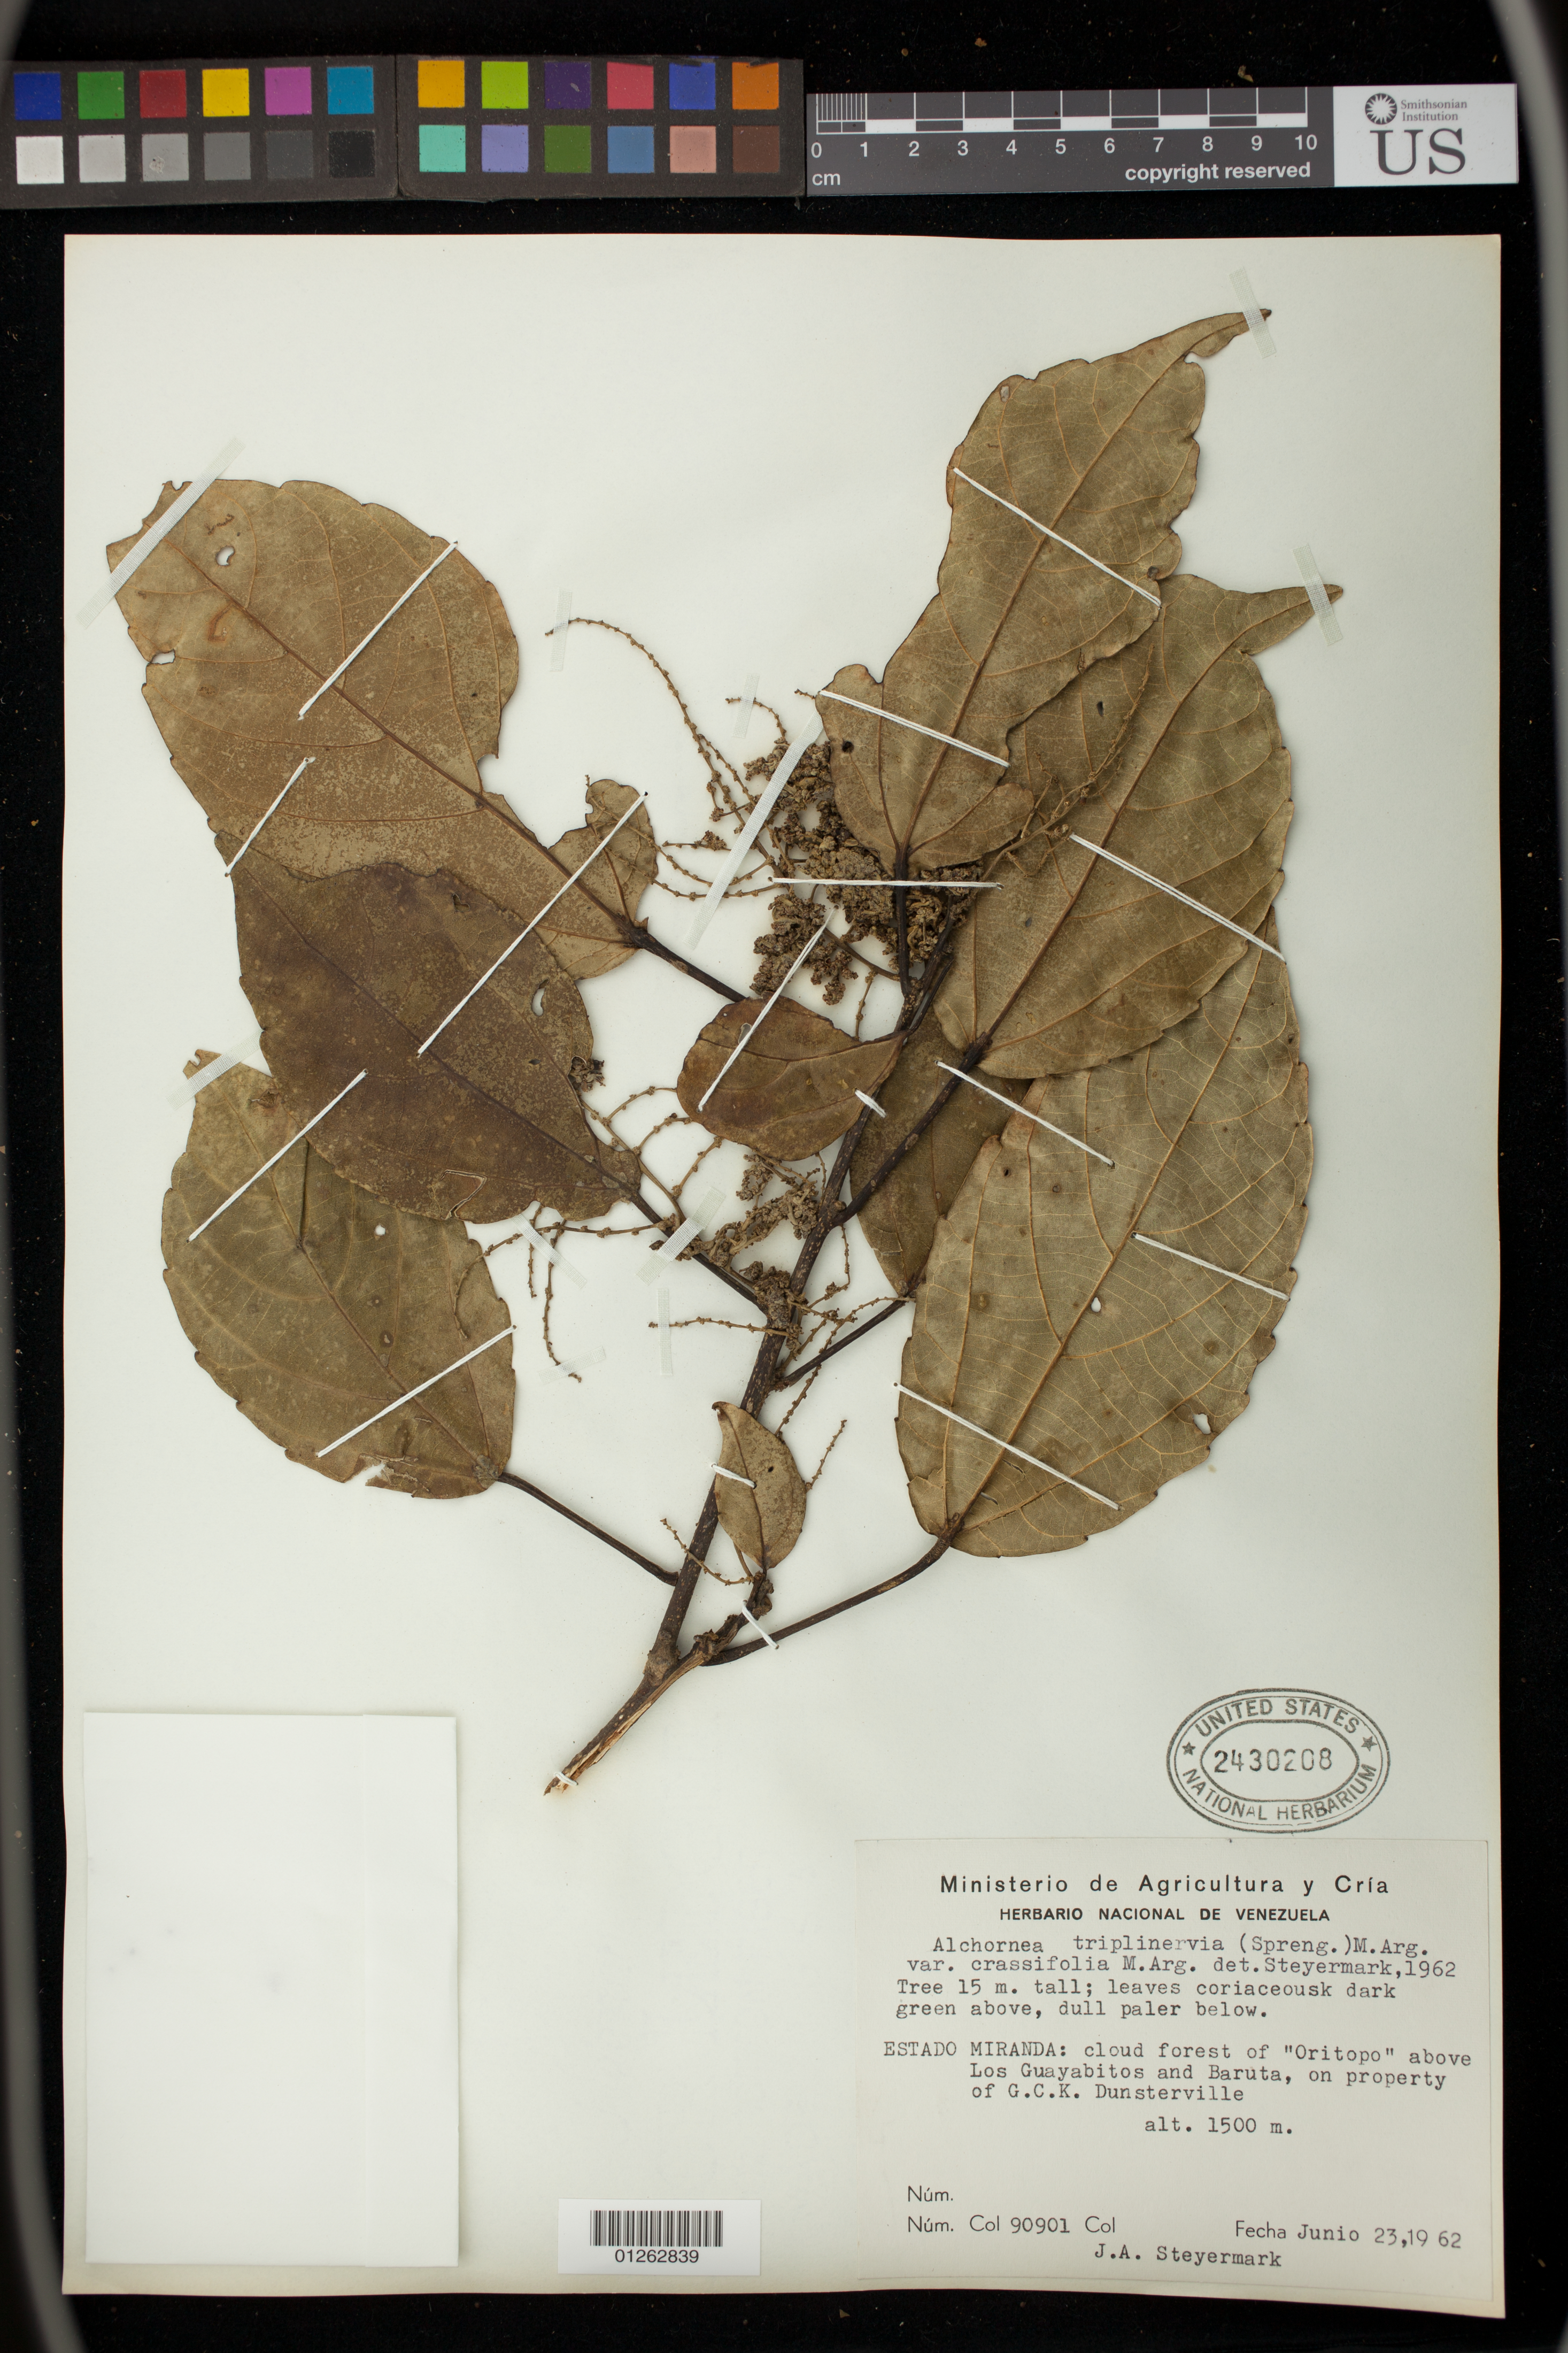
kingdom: Plantae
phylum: Tracheophyta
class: Magnoliopsida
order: Malpighiales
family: Euphorbiaceae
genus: Alchornea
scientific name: Alchornea triplinervia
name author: (Spreng.) Müll. Arg.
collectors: J. Steyermark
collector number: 90901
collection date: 1962-06-23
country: Venezuela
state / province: Miranda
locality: Cloud forest of "Oritopo" above Los Guayabitos and Baruta, on property of G.C.K. Dunsterville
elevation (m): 1500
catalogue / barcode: US 2430208